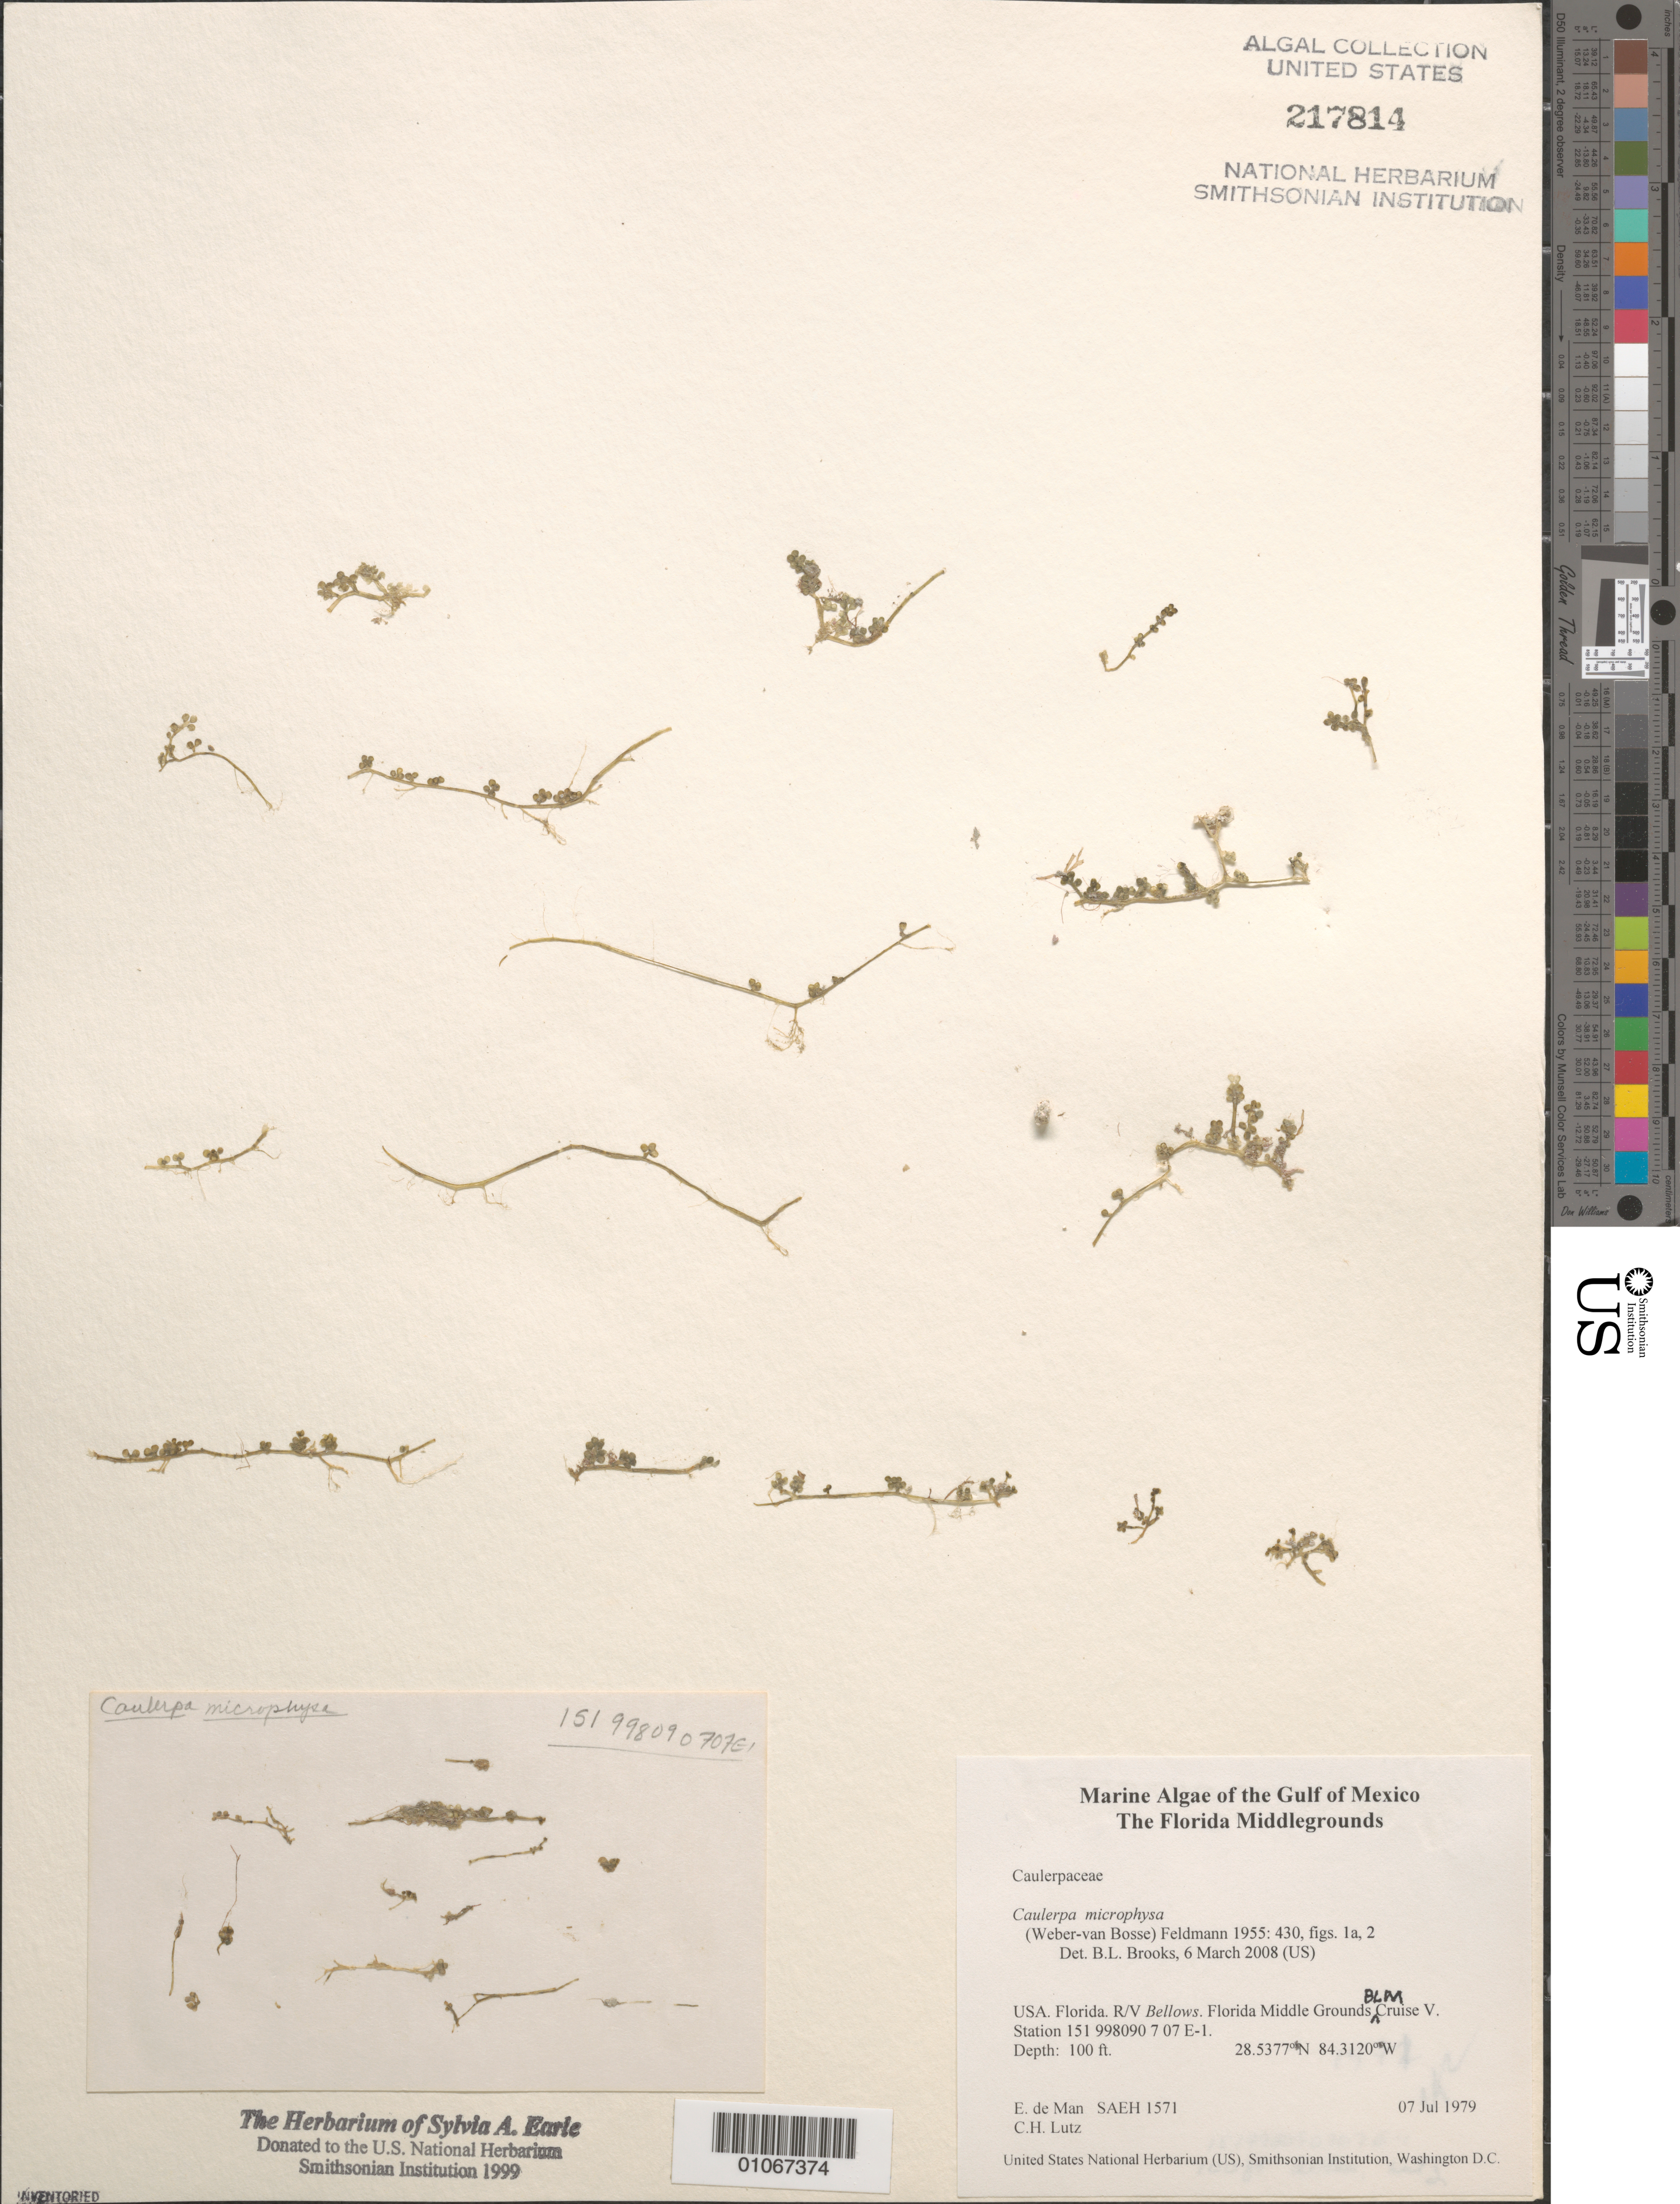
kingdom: Plantae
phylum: Chlorophyta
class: Ulvophyceae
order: Bryopsidales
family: Caulerpaceae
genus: Caulerpa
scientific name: Caulerpa microphysa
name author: (Weber Bosse) Feldmann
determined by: Brooks, B. L., (BOT), Smithsonian Institution - National Museum of Natural History (UNITED STATES)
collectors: E. de Man & C. Lutz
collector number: SAEH 1571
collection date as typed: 07 Jul 1979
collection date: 1979-07-07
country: United States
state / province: Florida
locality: Gulf of Mexico, Florida Middle Grounds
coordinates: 28.5377 N, 84.3120 W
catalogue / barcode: US 217814